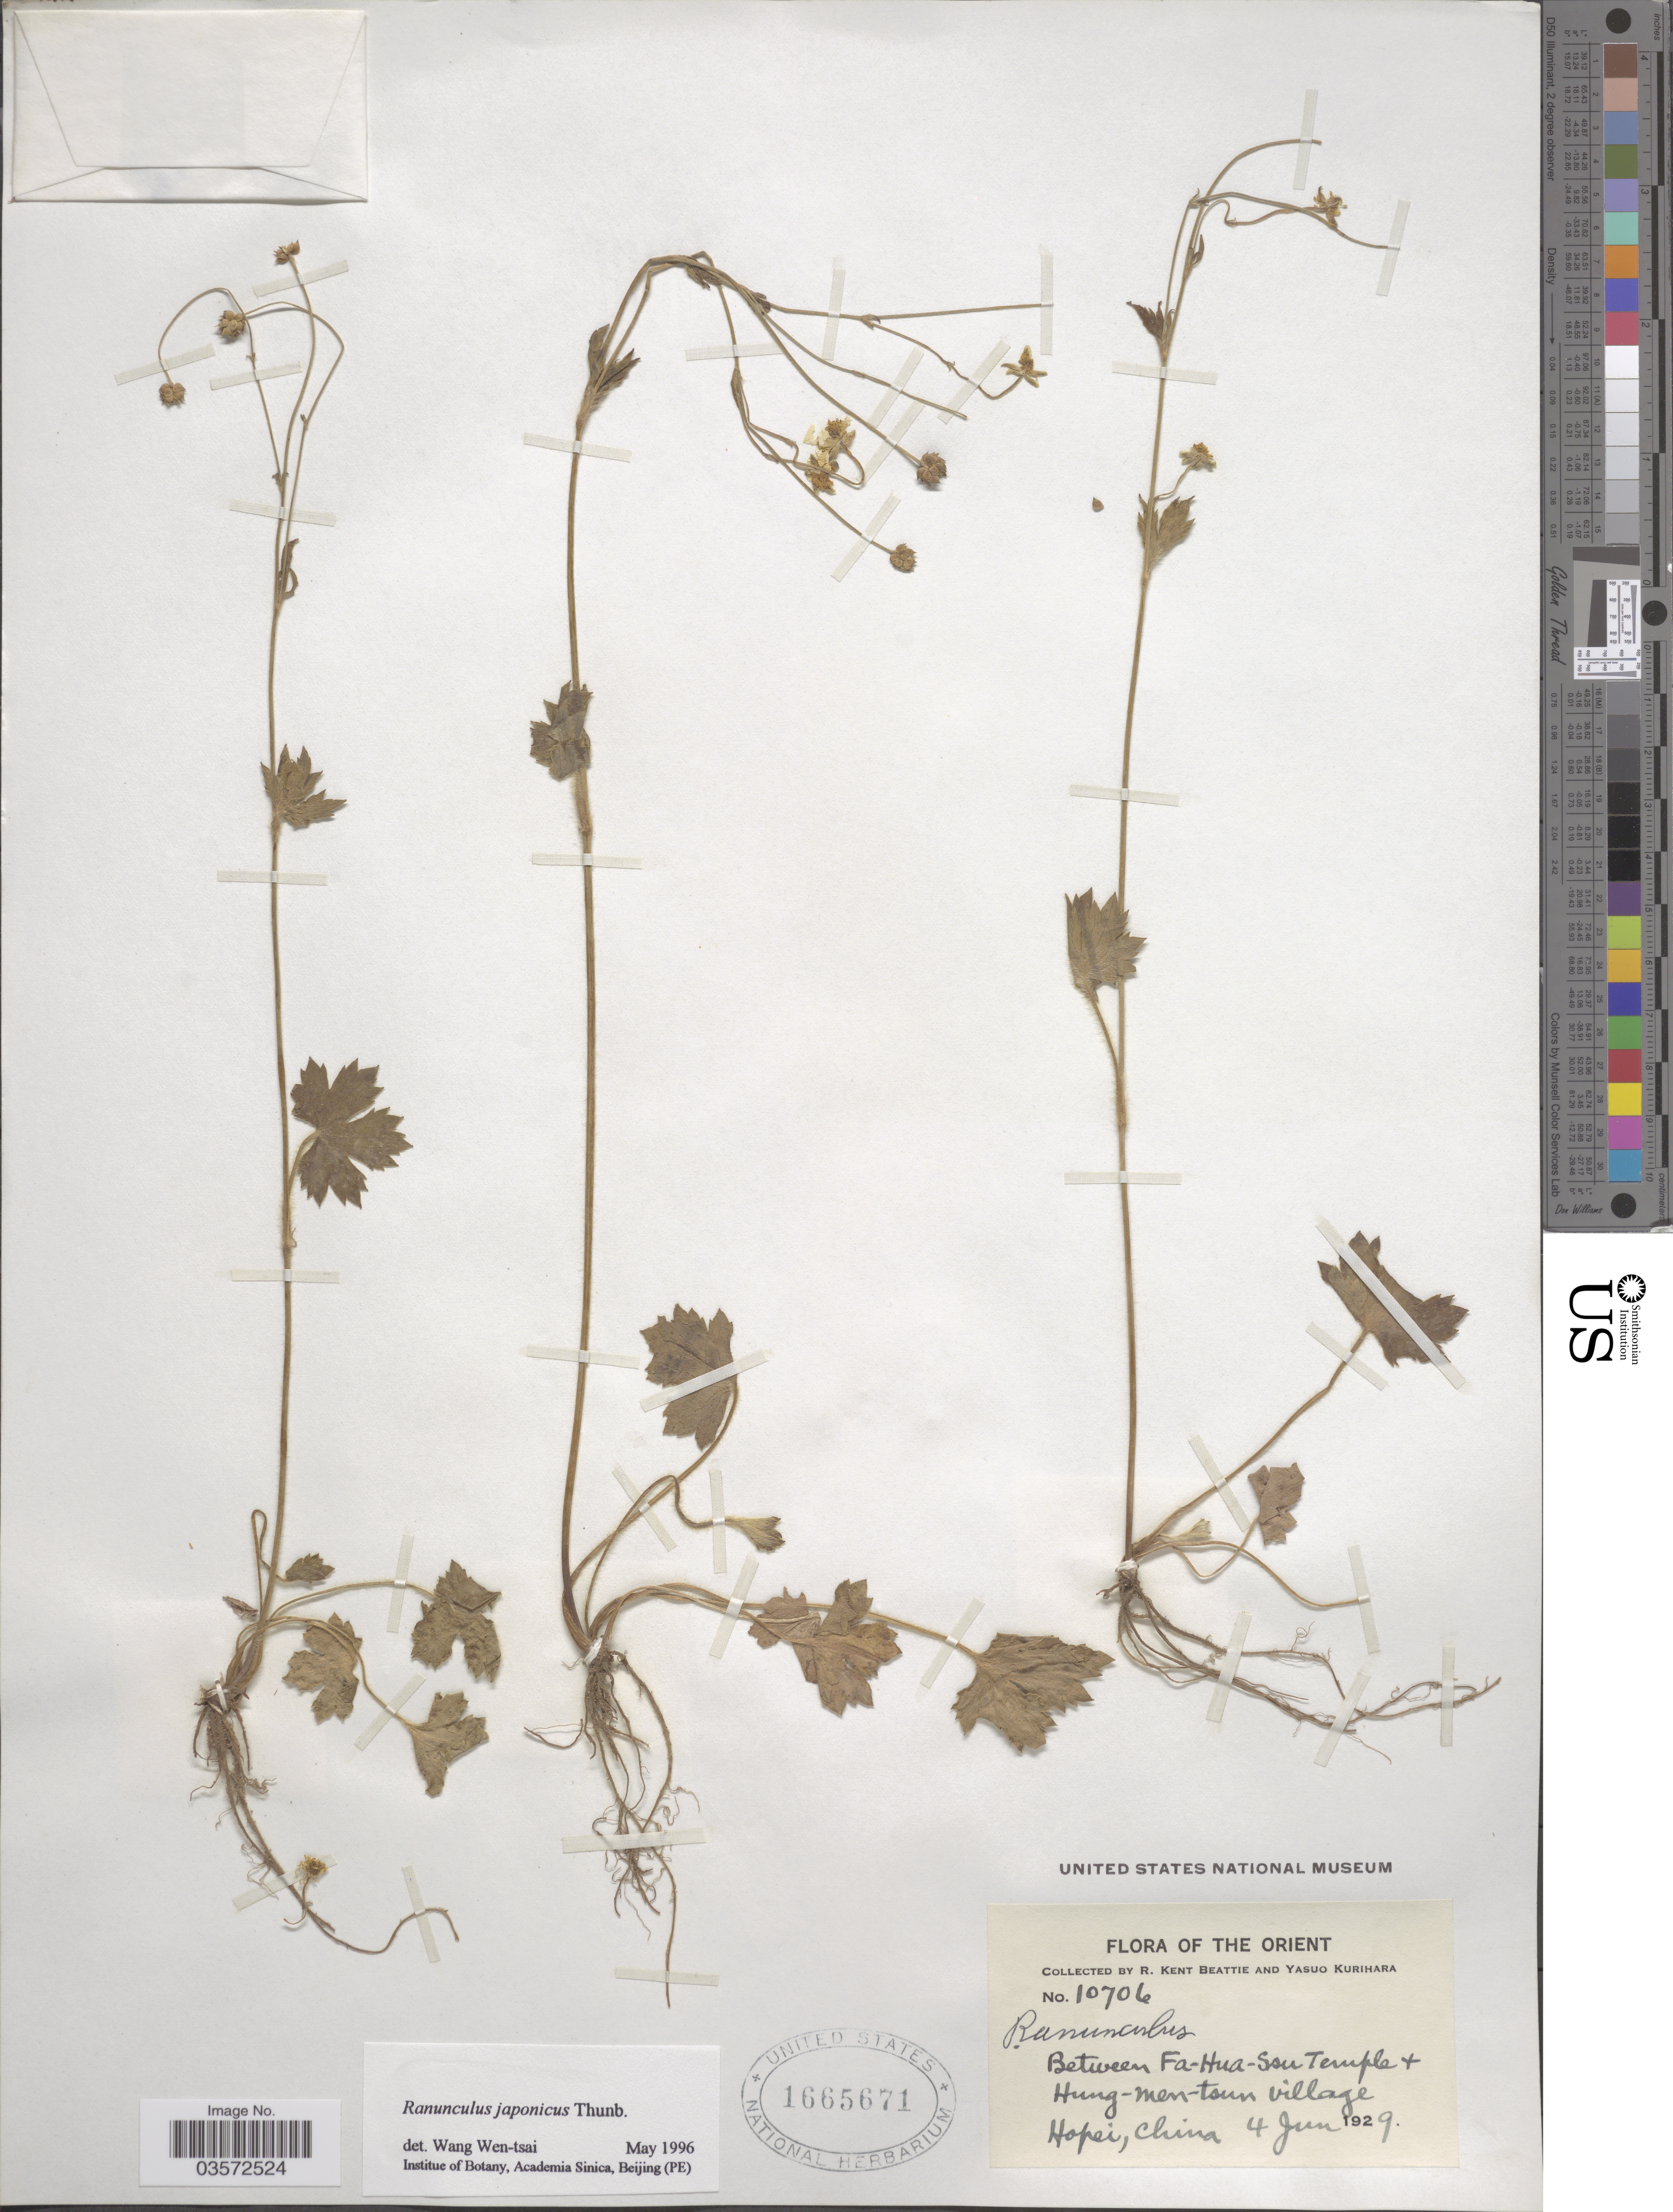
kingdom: Plantae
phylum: Tracheophyta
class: Magnoliopsida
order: Ranunculales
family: Ranunculaceae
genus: Ranunculus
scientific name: Ranunculus japonicus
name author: Thunb.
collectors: R. K. Beattie & Y. Kurihara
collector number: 10706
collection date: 1929-06-04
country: China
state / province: Hebei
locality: The Orient. Between Fa-Hua-Ssu Temple & Hung-Men-tsun village Hopei.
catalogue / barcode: US 1665671